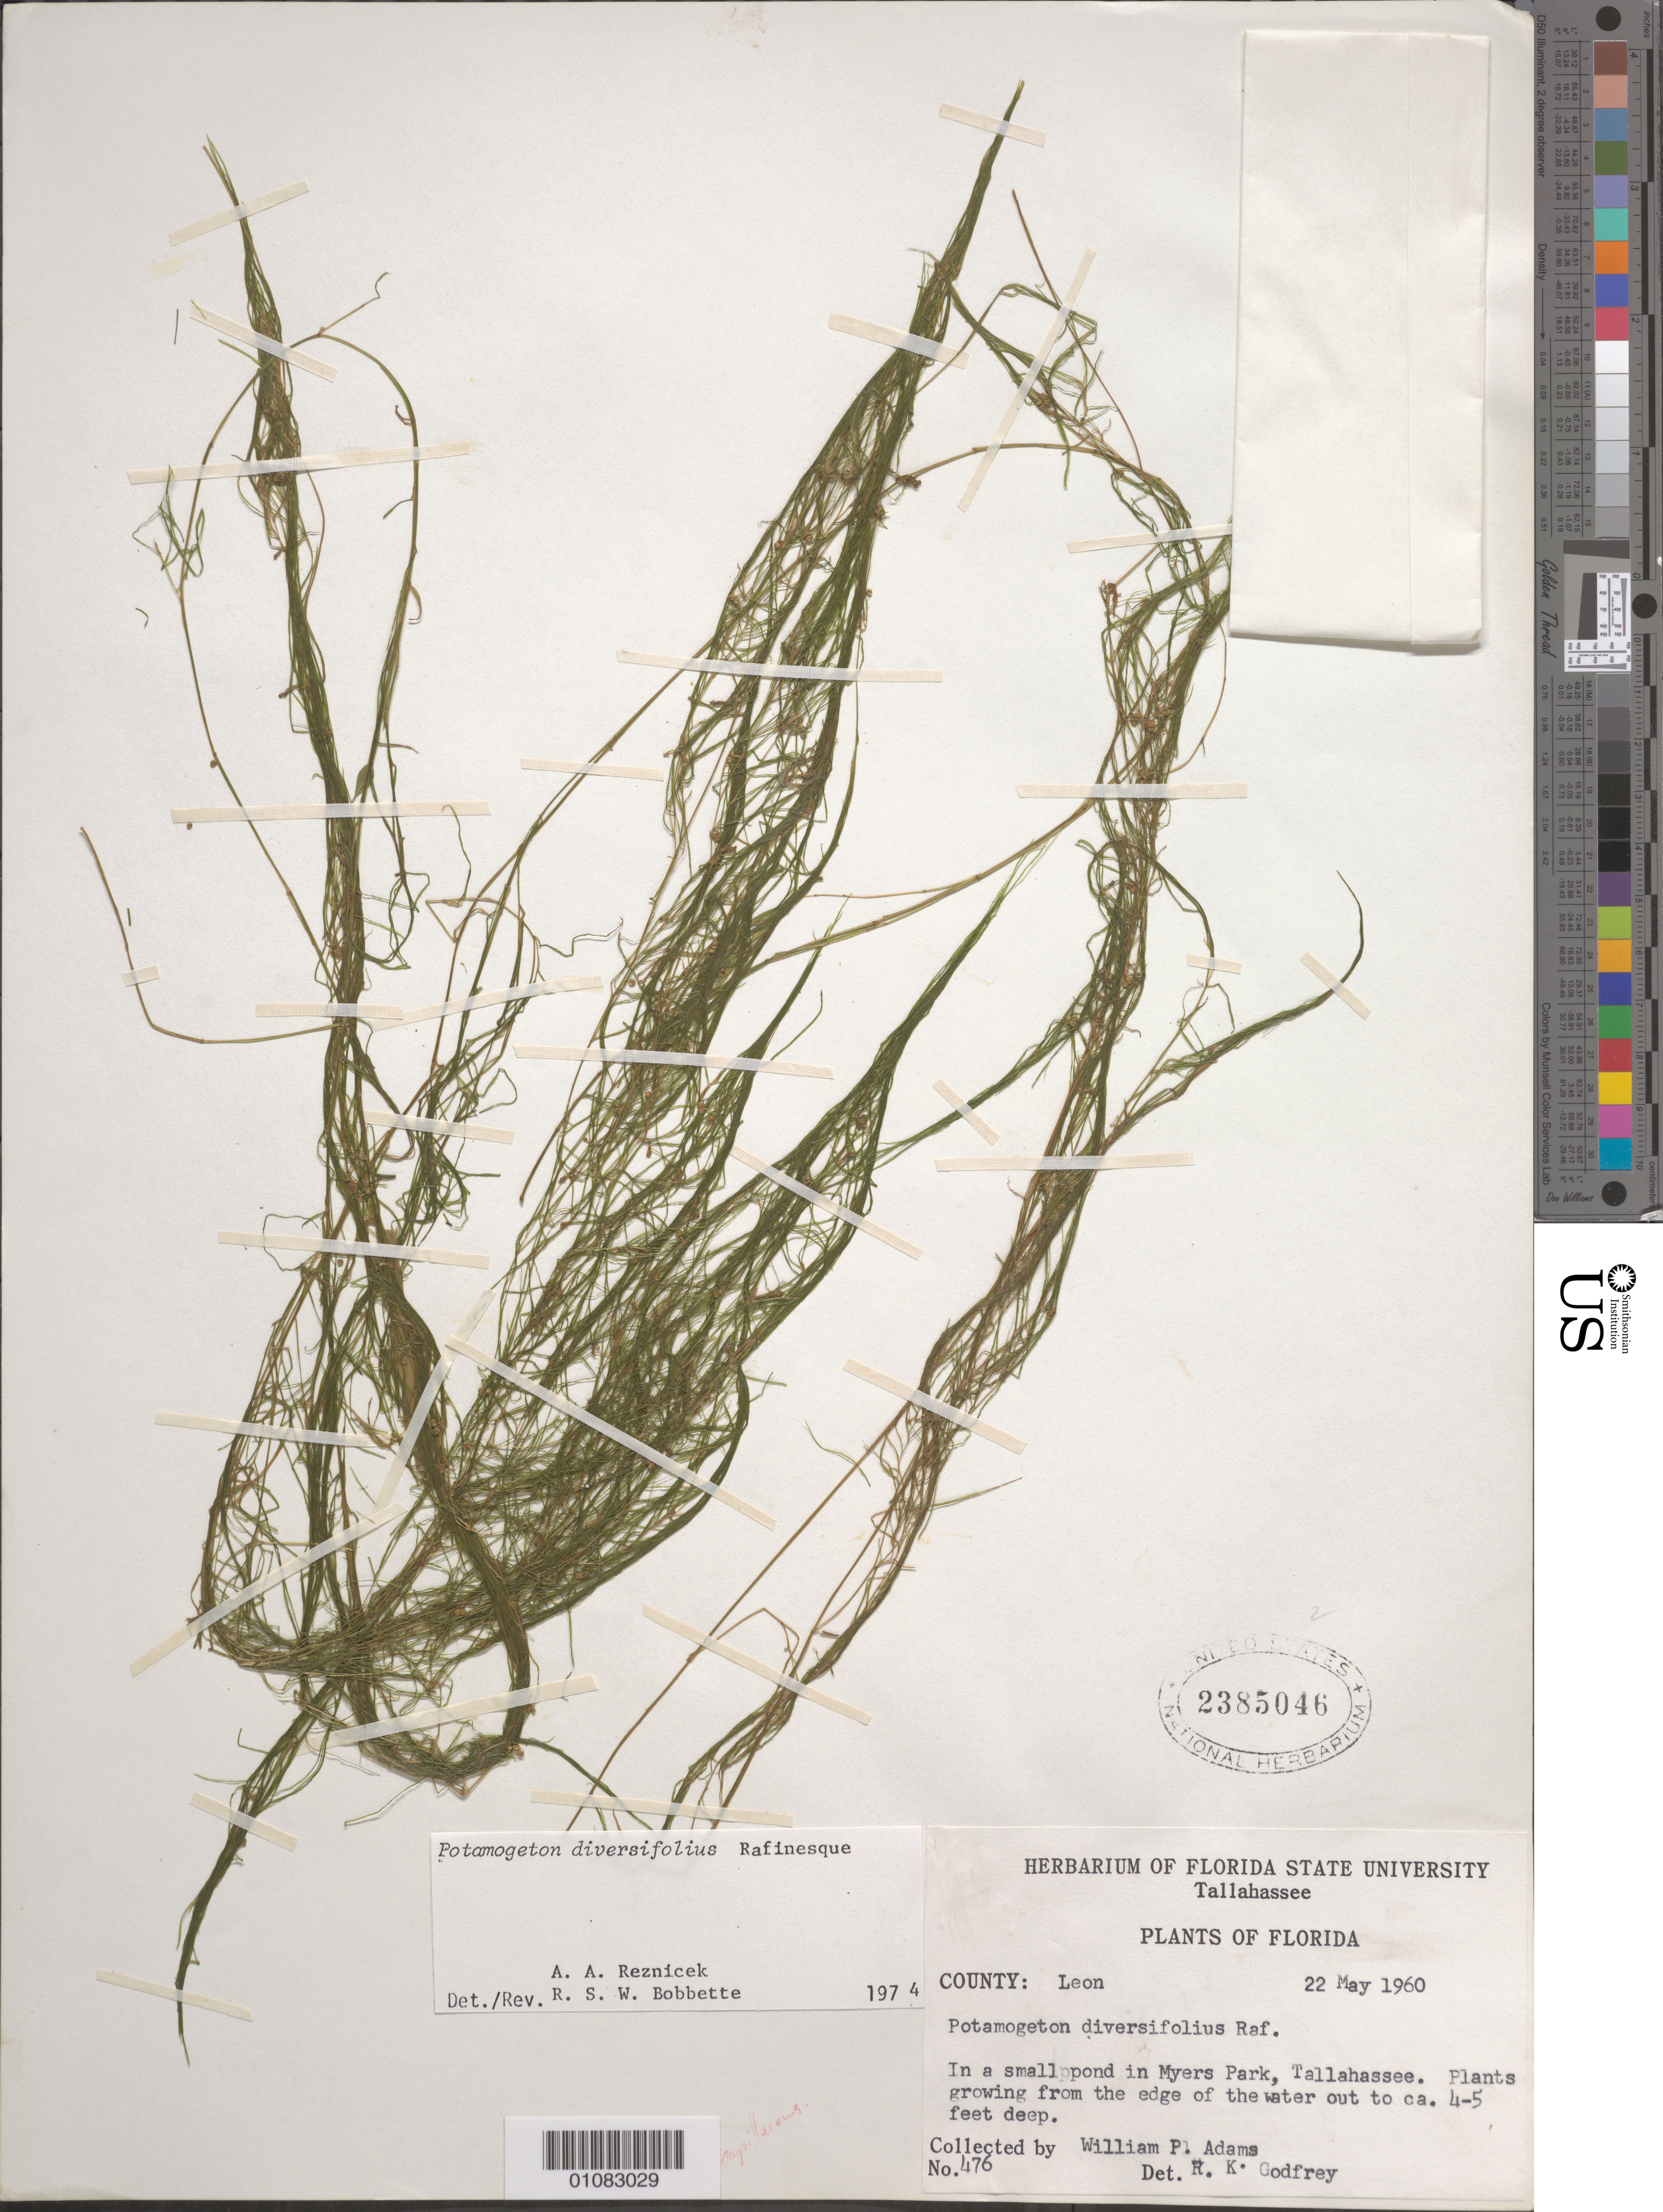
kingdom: Plantae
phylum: Tracheophyta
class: Liliopsida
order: Alismatales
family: Potamogetonaceae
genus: Potamogeton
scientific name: Potamogeton diversifolius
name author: Raf.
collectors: W. P. Adams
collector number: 476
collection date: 1960-05-22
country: United States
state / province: Florida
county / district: Leon County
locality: Tallahassee, Myers Park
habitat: In a small pond in park. Plants growing from edge of water to 4-5 ft. deep.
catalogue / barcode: US 2385046